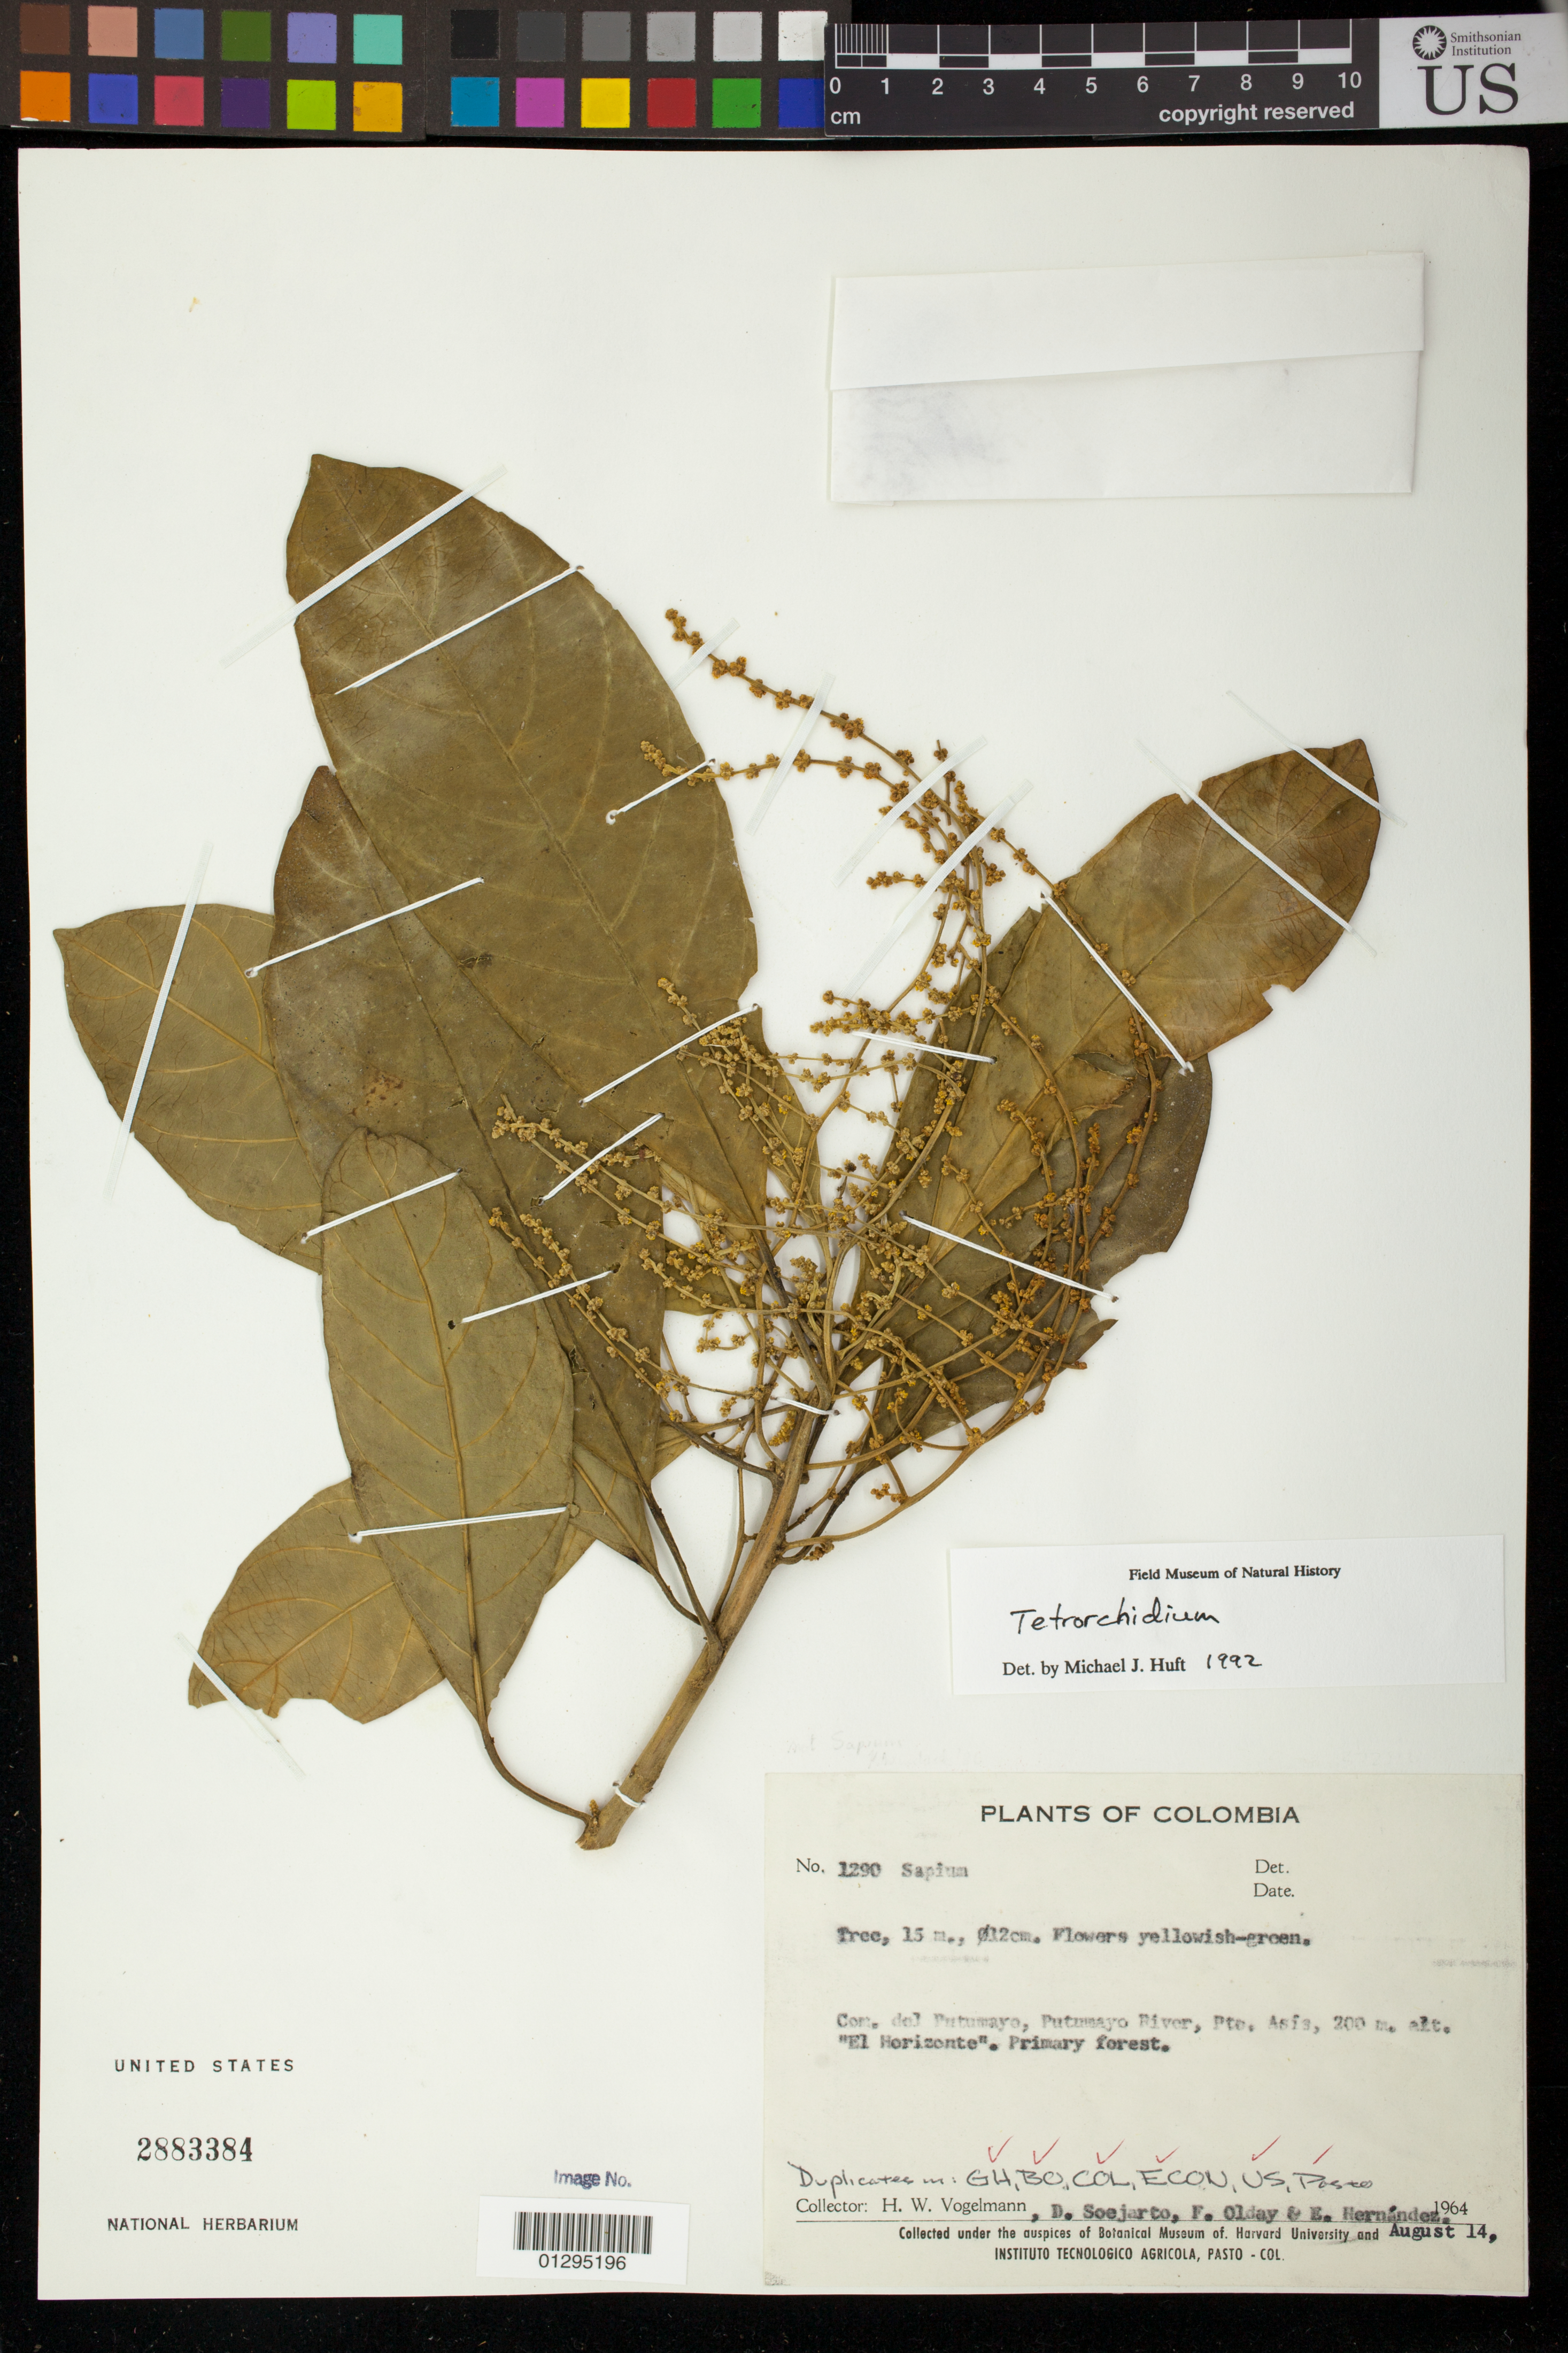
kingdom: Plantae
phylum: Tracheophyta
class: Magnoliopsida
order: Malpighiales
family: Euphorbiaceae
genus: Tetrorchidium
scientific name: Tetrorchidium sp.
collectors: H. Vogelmann, D. Soejarto, F. Olday & E. Hernández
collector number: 1290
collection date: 1964-08-14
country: Colombia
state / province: Putumayo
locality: Com. del Putumayo, Putumayo River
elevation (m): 200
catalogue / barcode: US 2883384